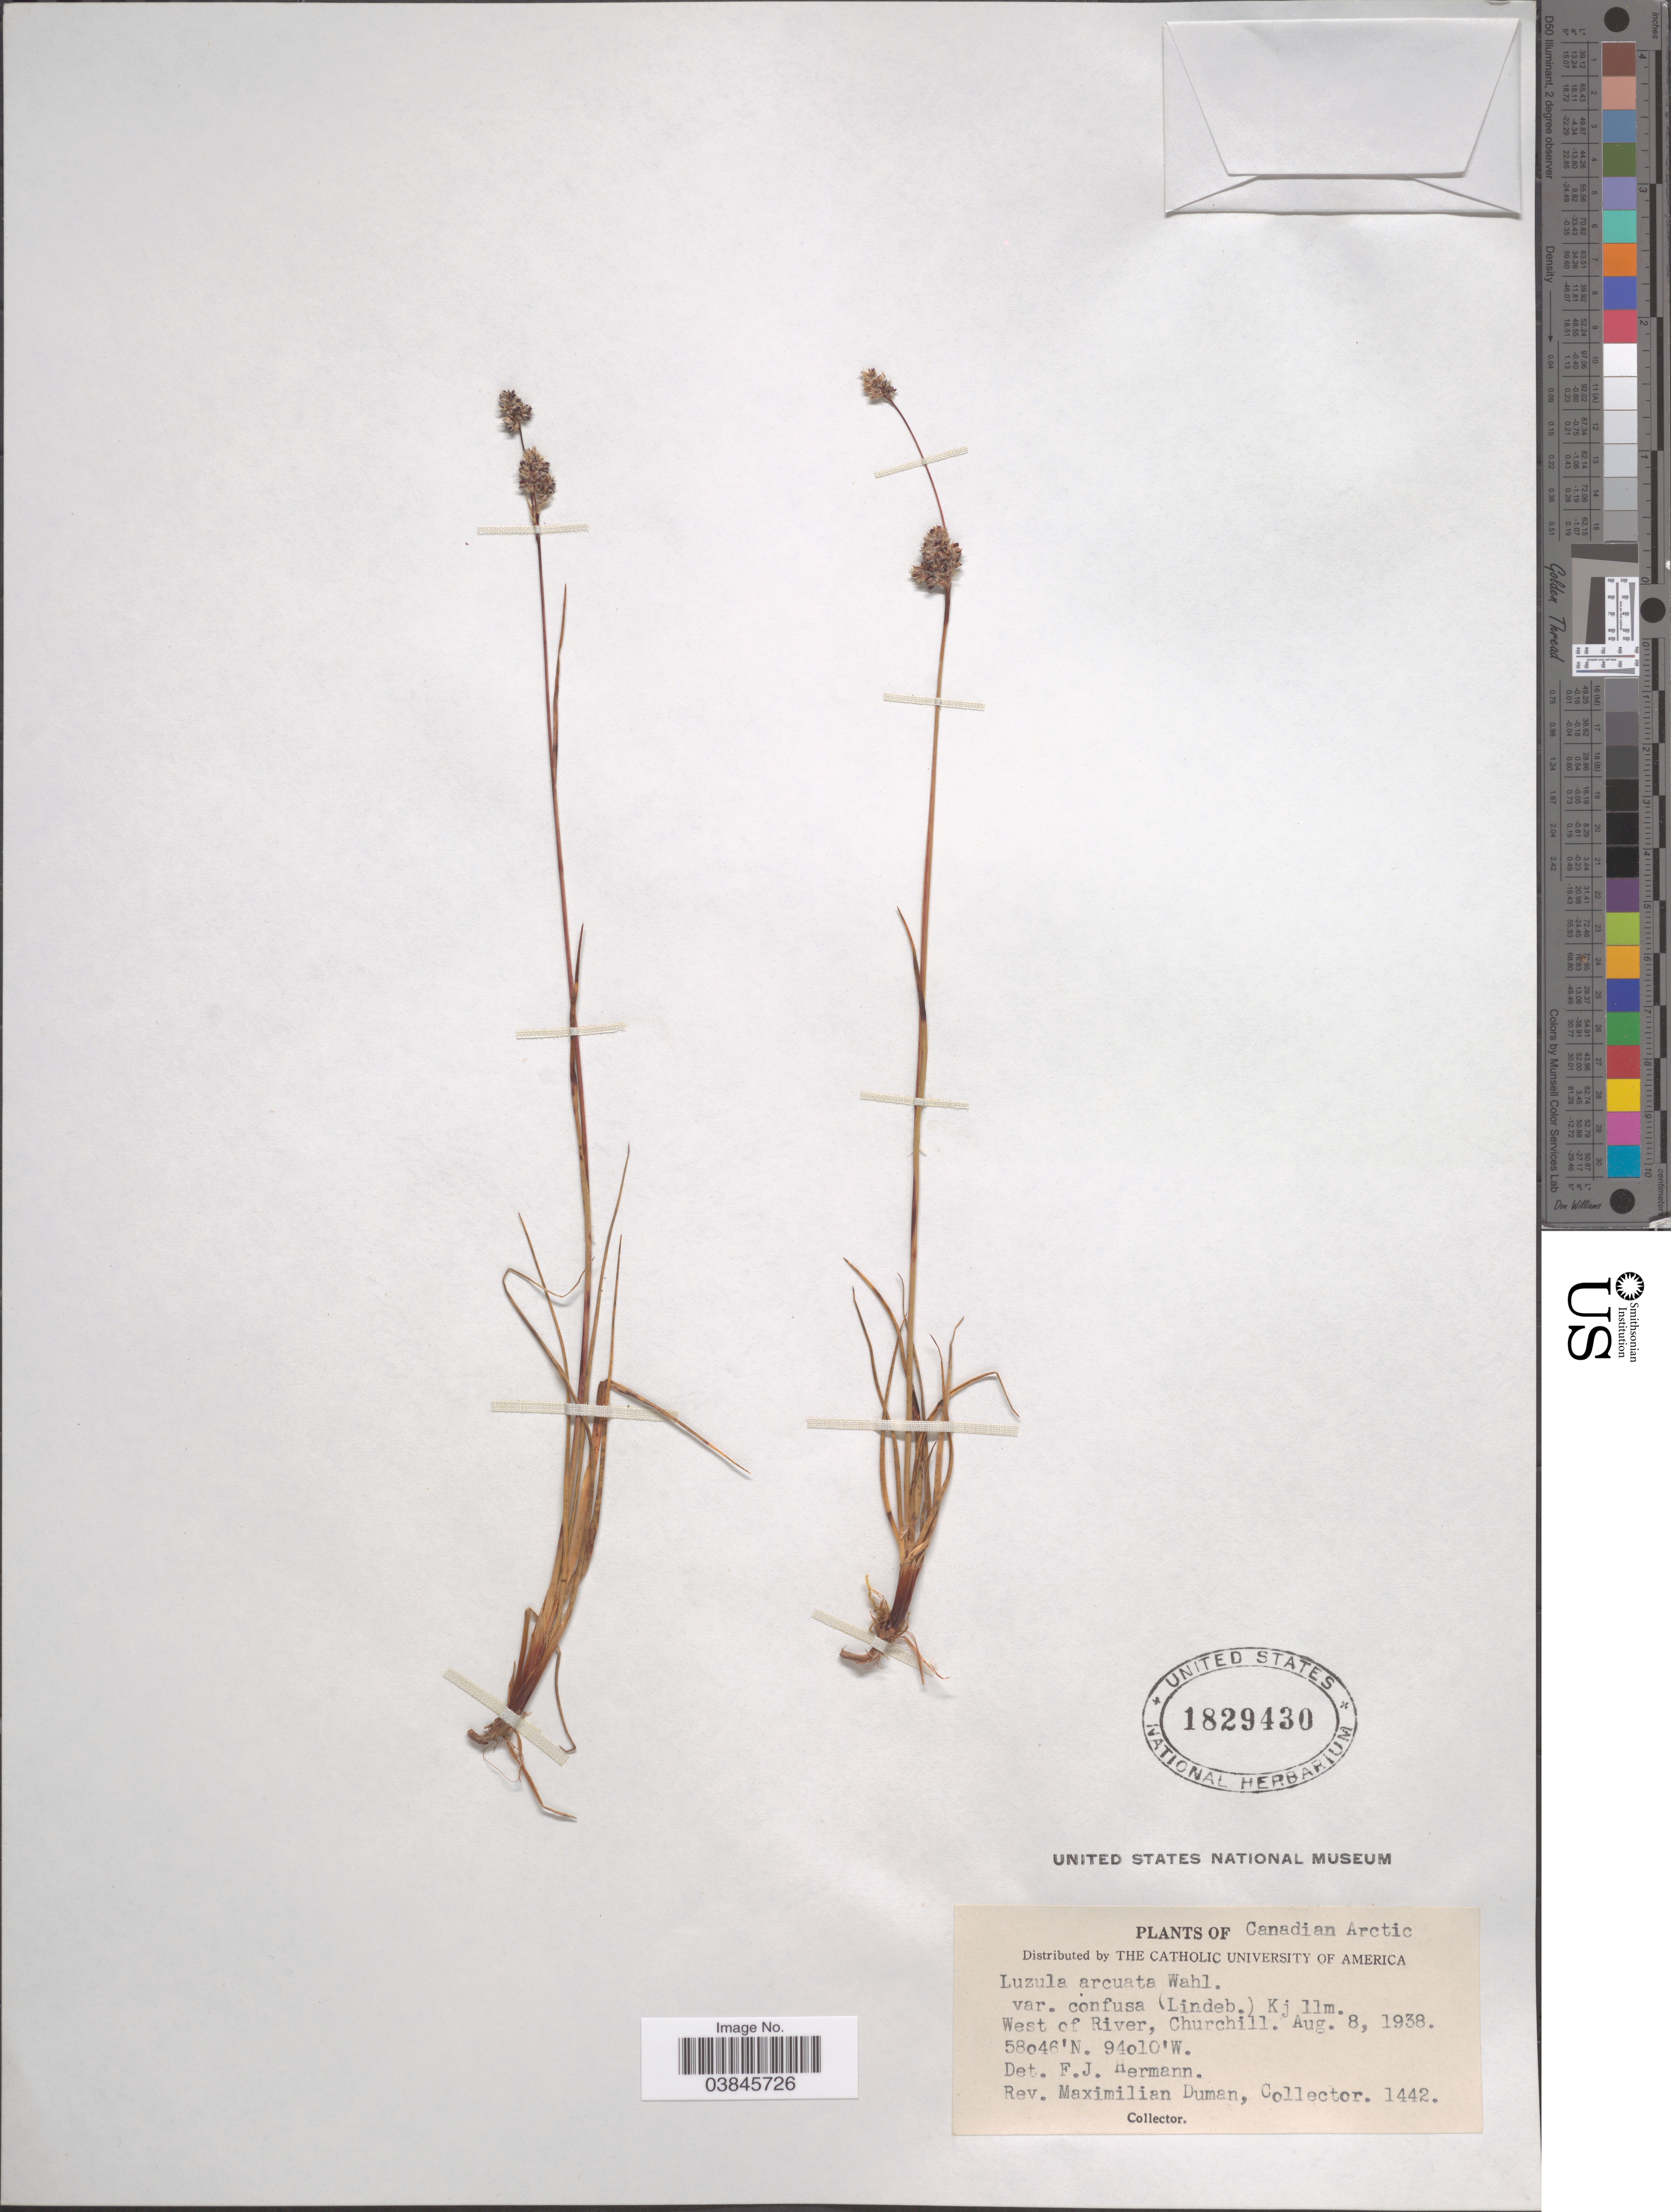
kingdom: Plantae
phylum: Tracheophyta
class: Liliopsida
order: Poales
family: Juncaceae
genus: Luzula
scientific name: Luzula confusa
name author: Lindeb.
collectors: M. Duman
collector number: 1442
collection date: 1938-08-08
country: Canada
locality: Canadian Arctic. West of River, Churchill.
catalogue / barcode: US 1829430